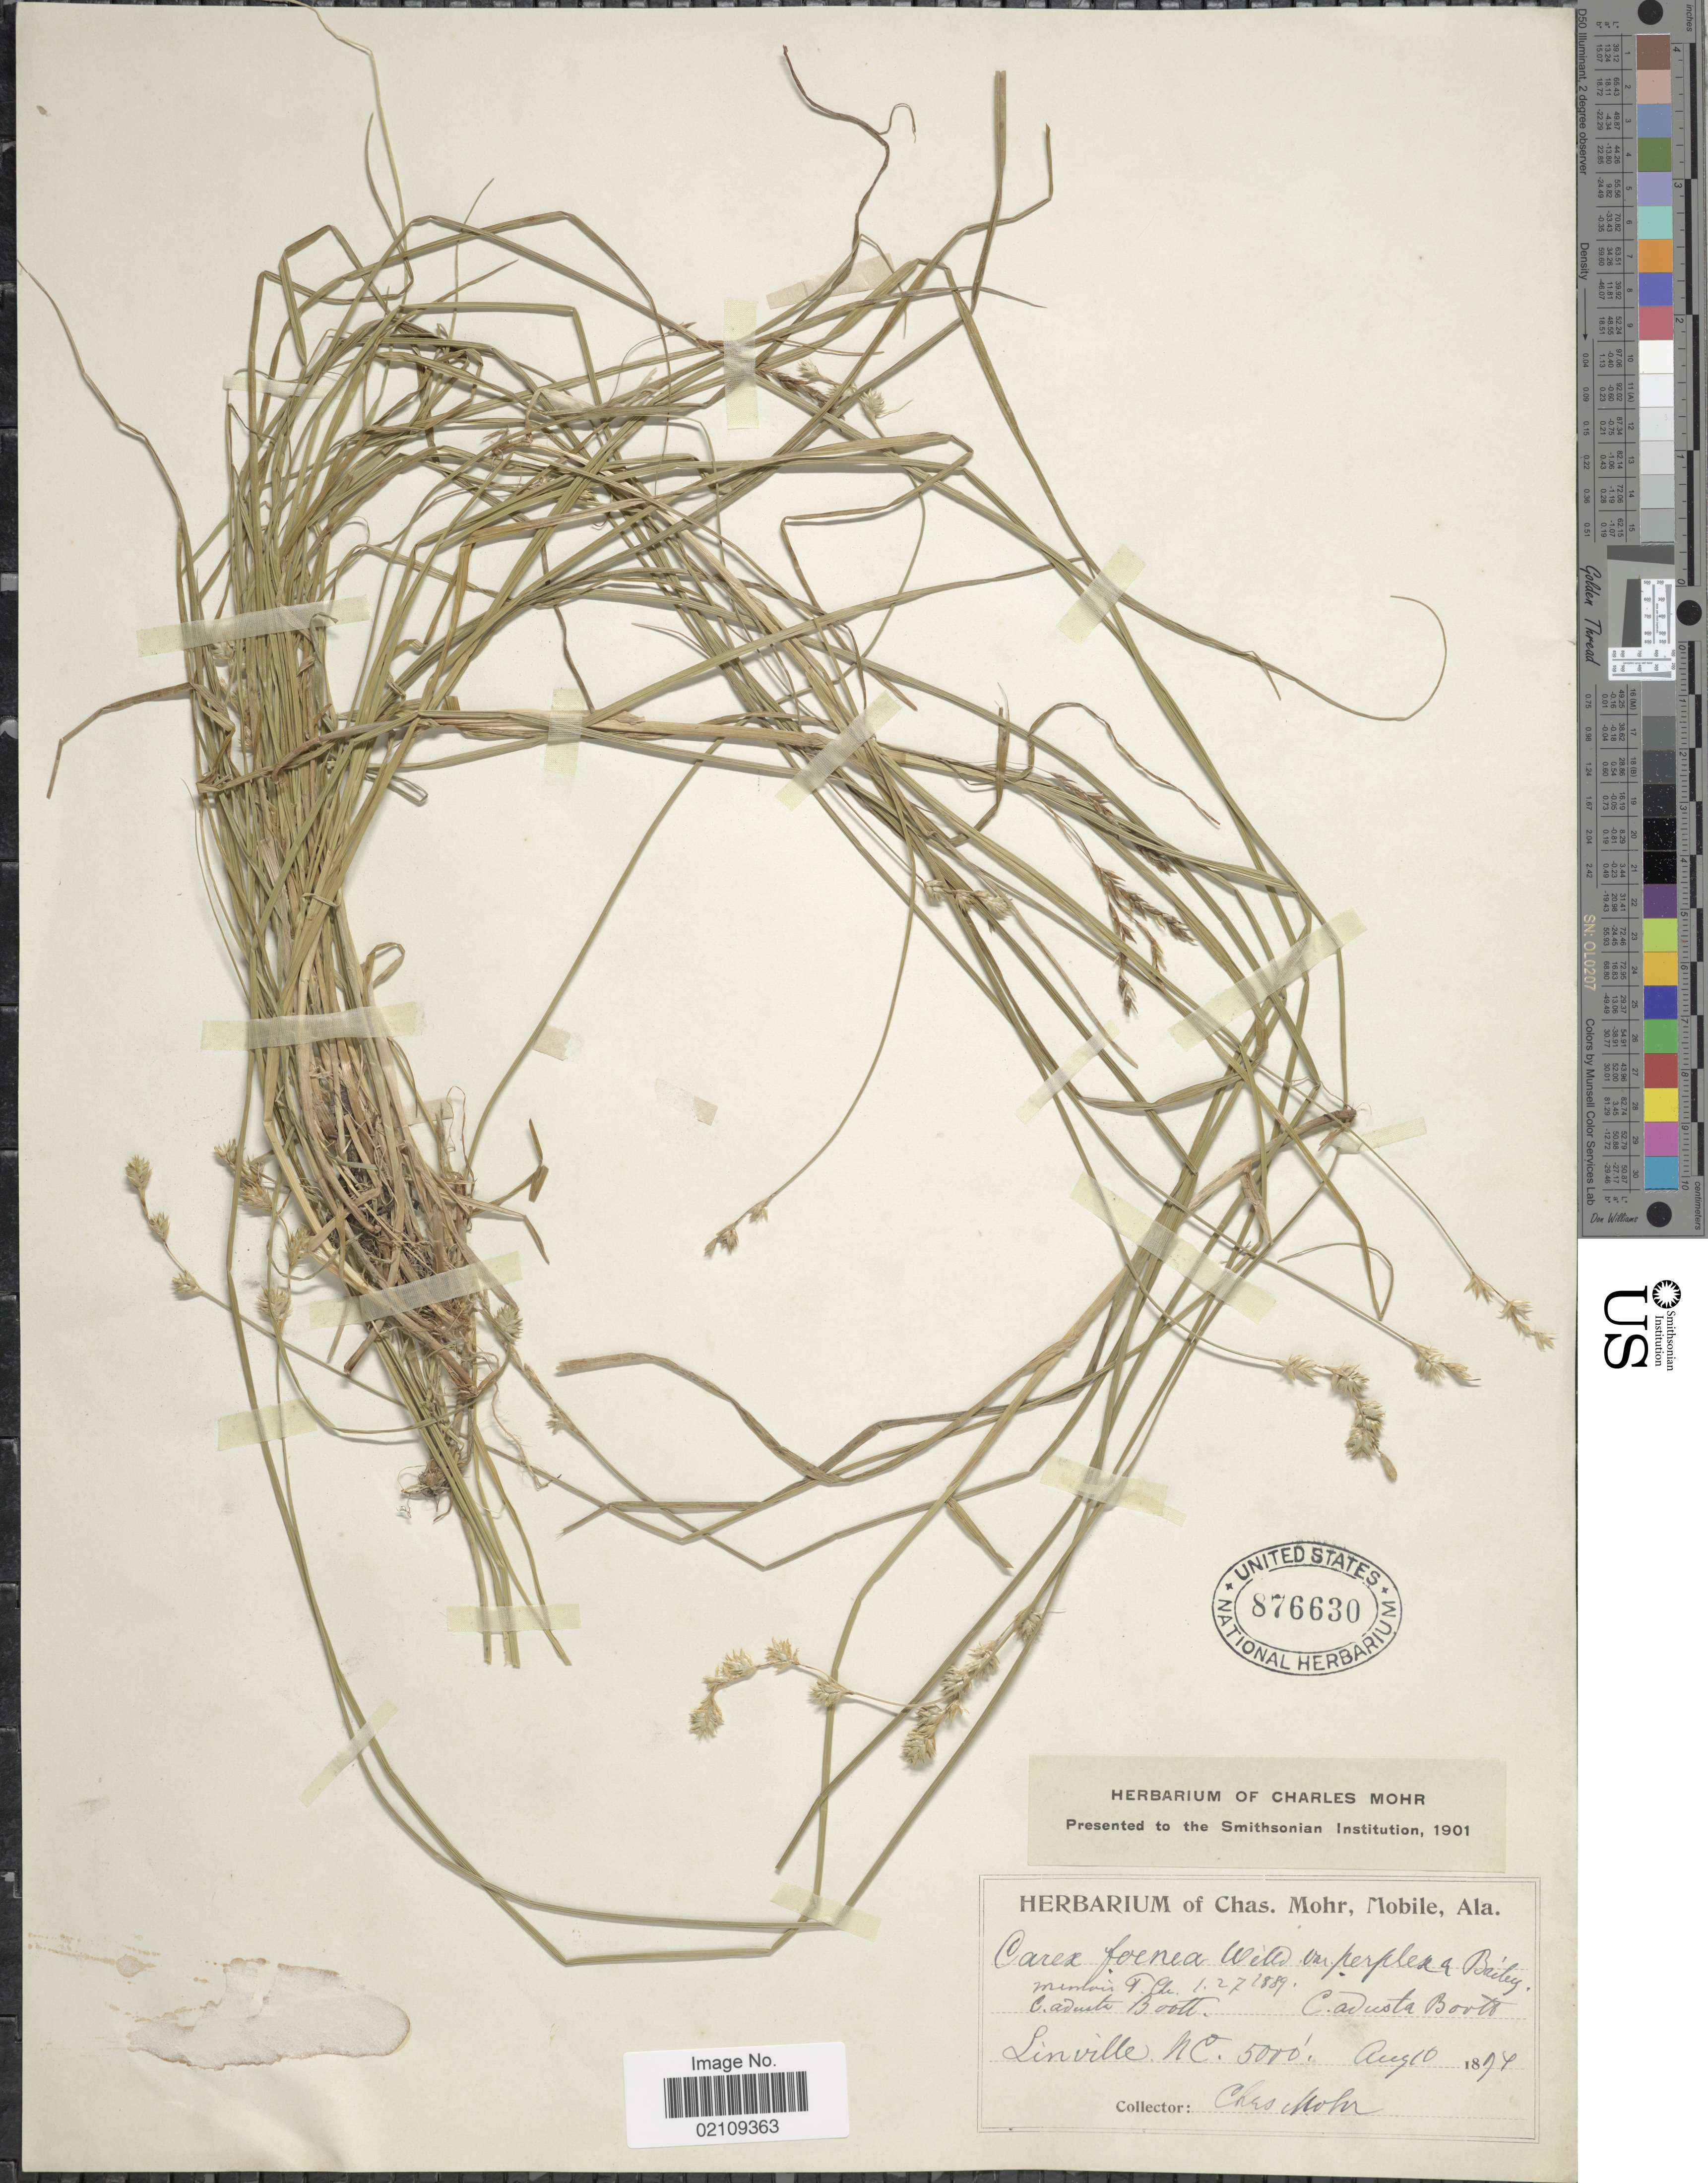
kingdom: Plantae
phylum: Tracheophyta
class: Liliopsida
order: Poales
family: Cyperaceae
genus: Carex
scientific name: Carex festucacea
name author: Willd.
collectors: C. T. Mohr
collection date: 1894-08-10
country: United States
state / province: North Carolina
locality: Linville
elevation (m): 1524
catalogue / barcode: US 876630